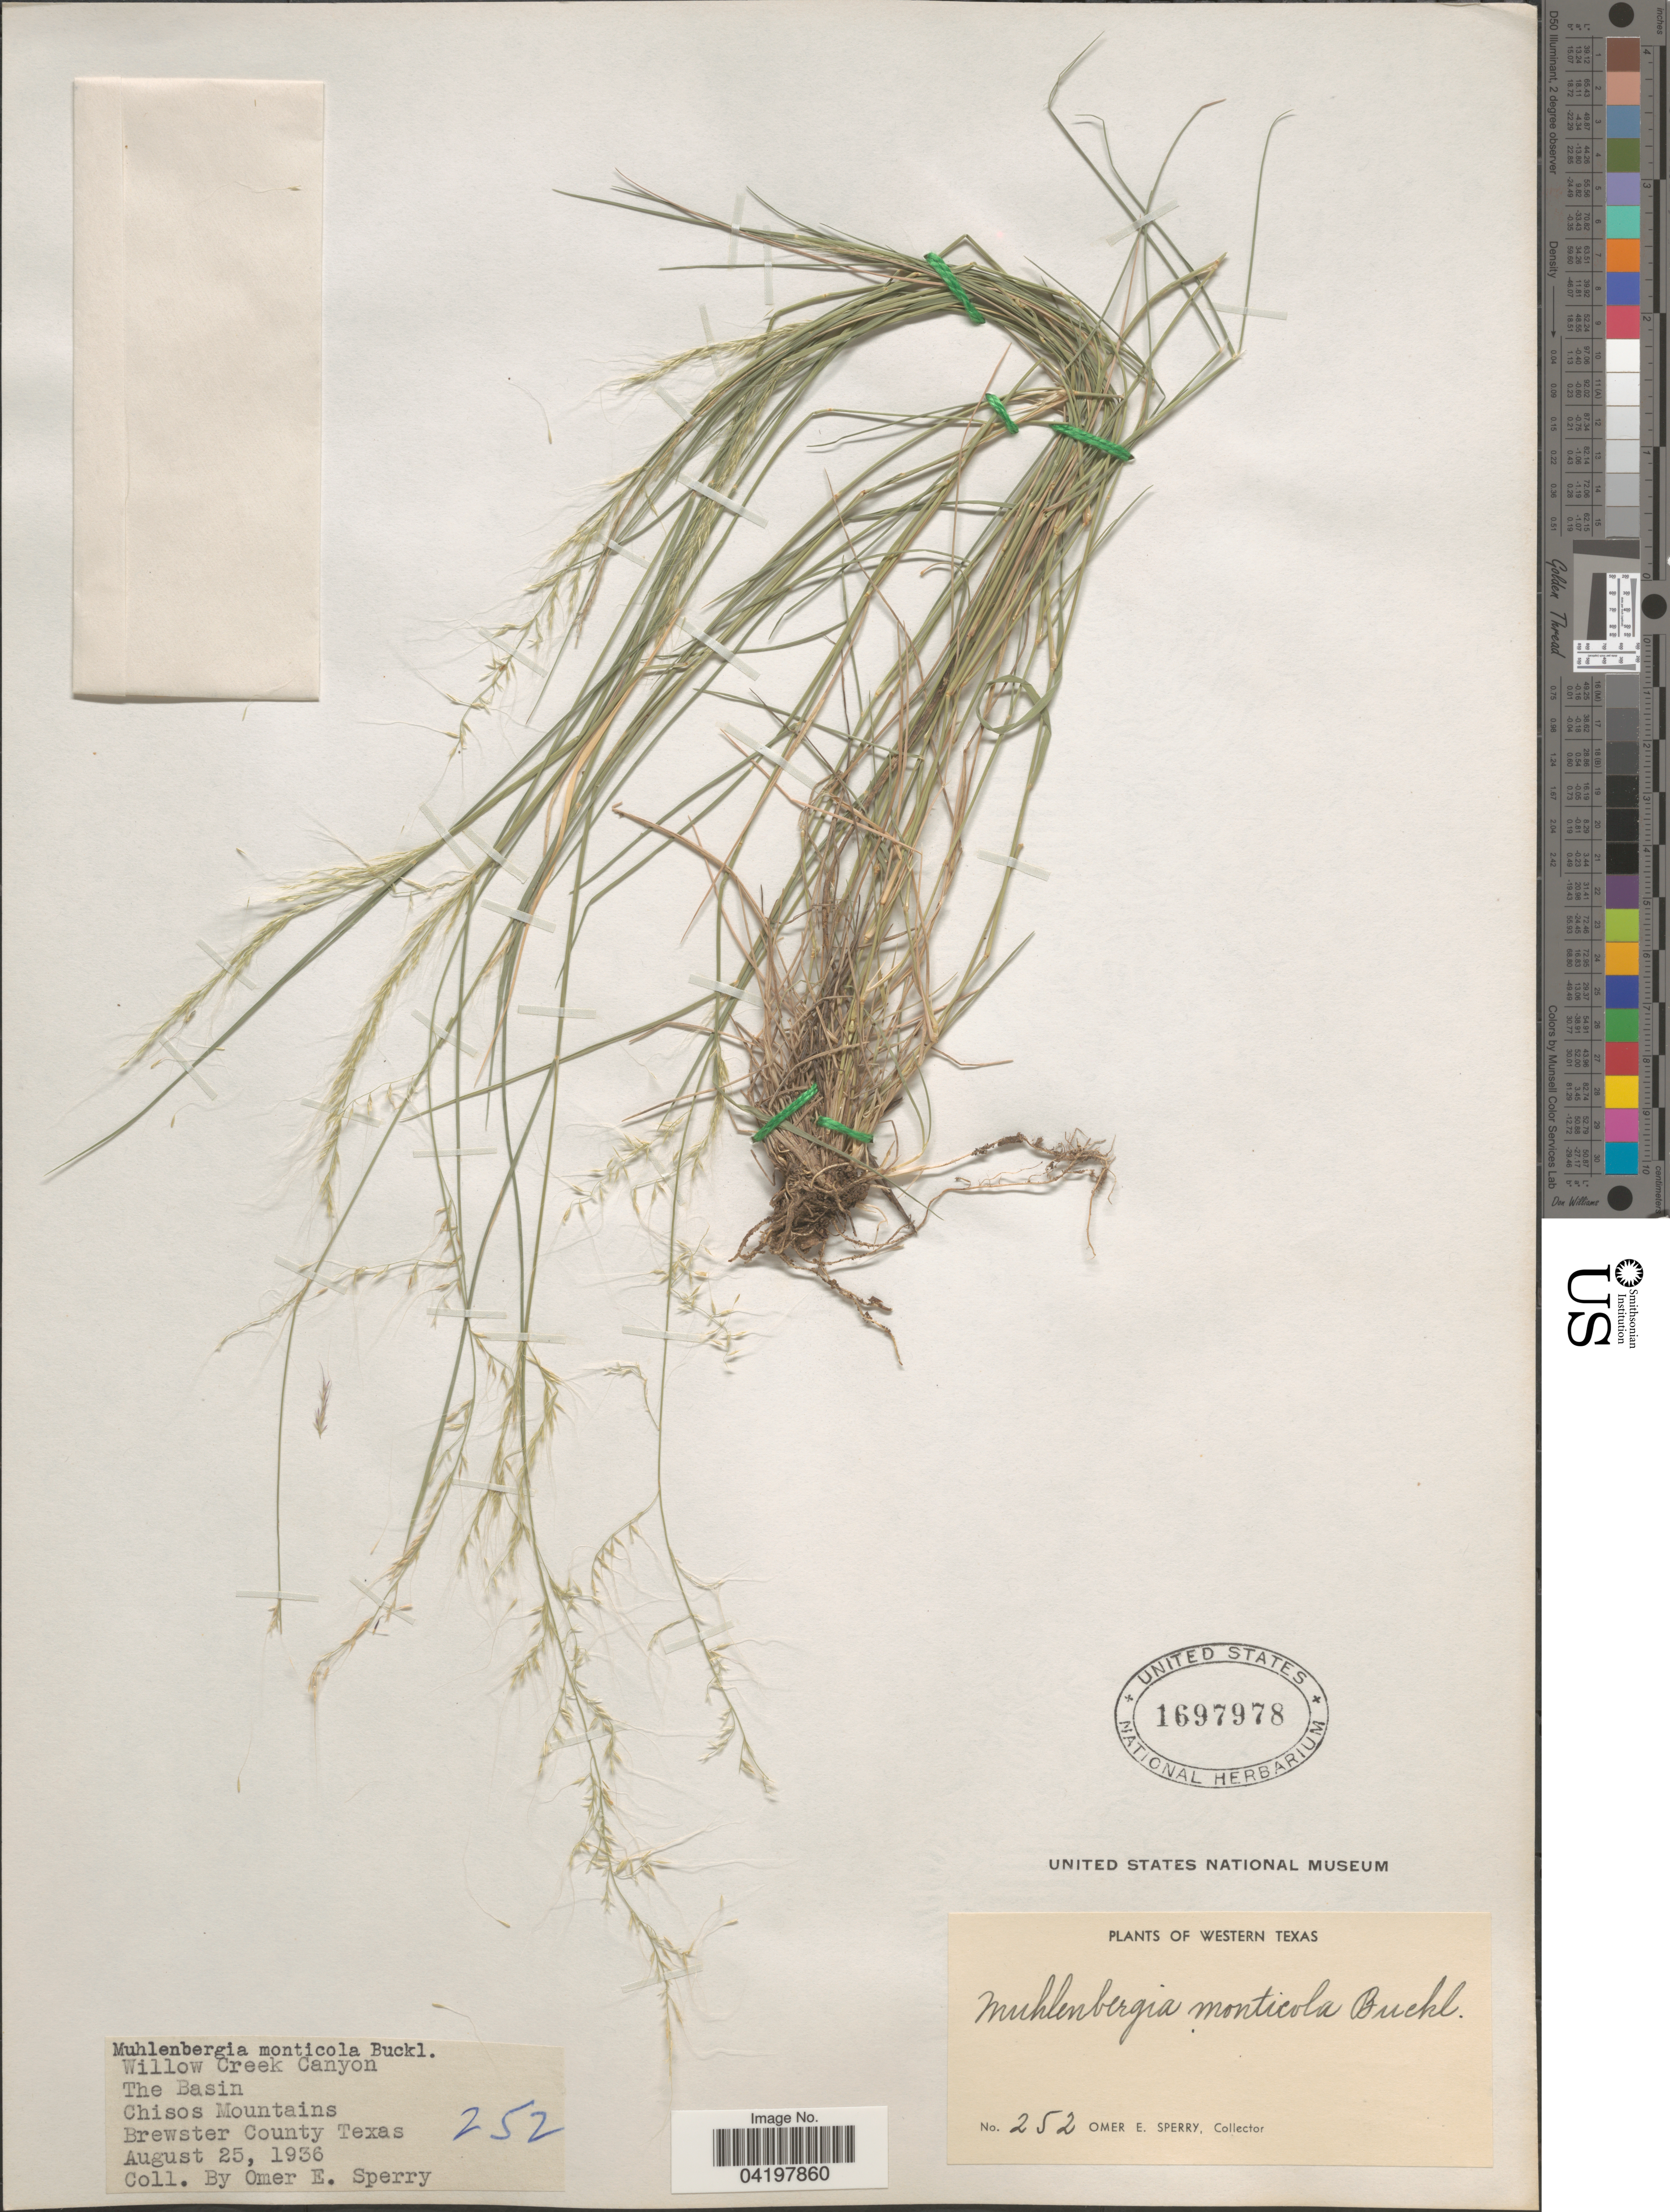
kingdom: Plantae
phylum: Tracheophyta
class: Liliopsida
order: Poales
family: Poaceae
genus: Muhlenbergia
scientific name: Muhlenbergia tenuifolia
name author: (Kunth) Kunth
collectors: O. E. Sperry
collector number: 252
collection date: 1936-08-25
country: United States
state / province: Texas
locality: Willow Creek Canyon. The Basin. Chisos Mountains. Brewster County. Western Texas.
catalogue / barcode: US 1697978